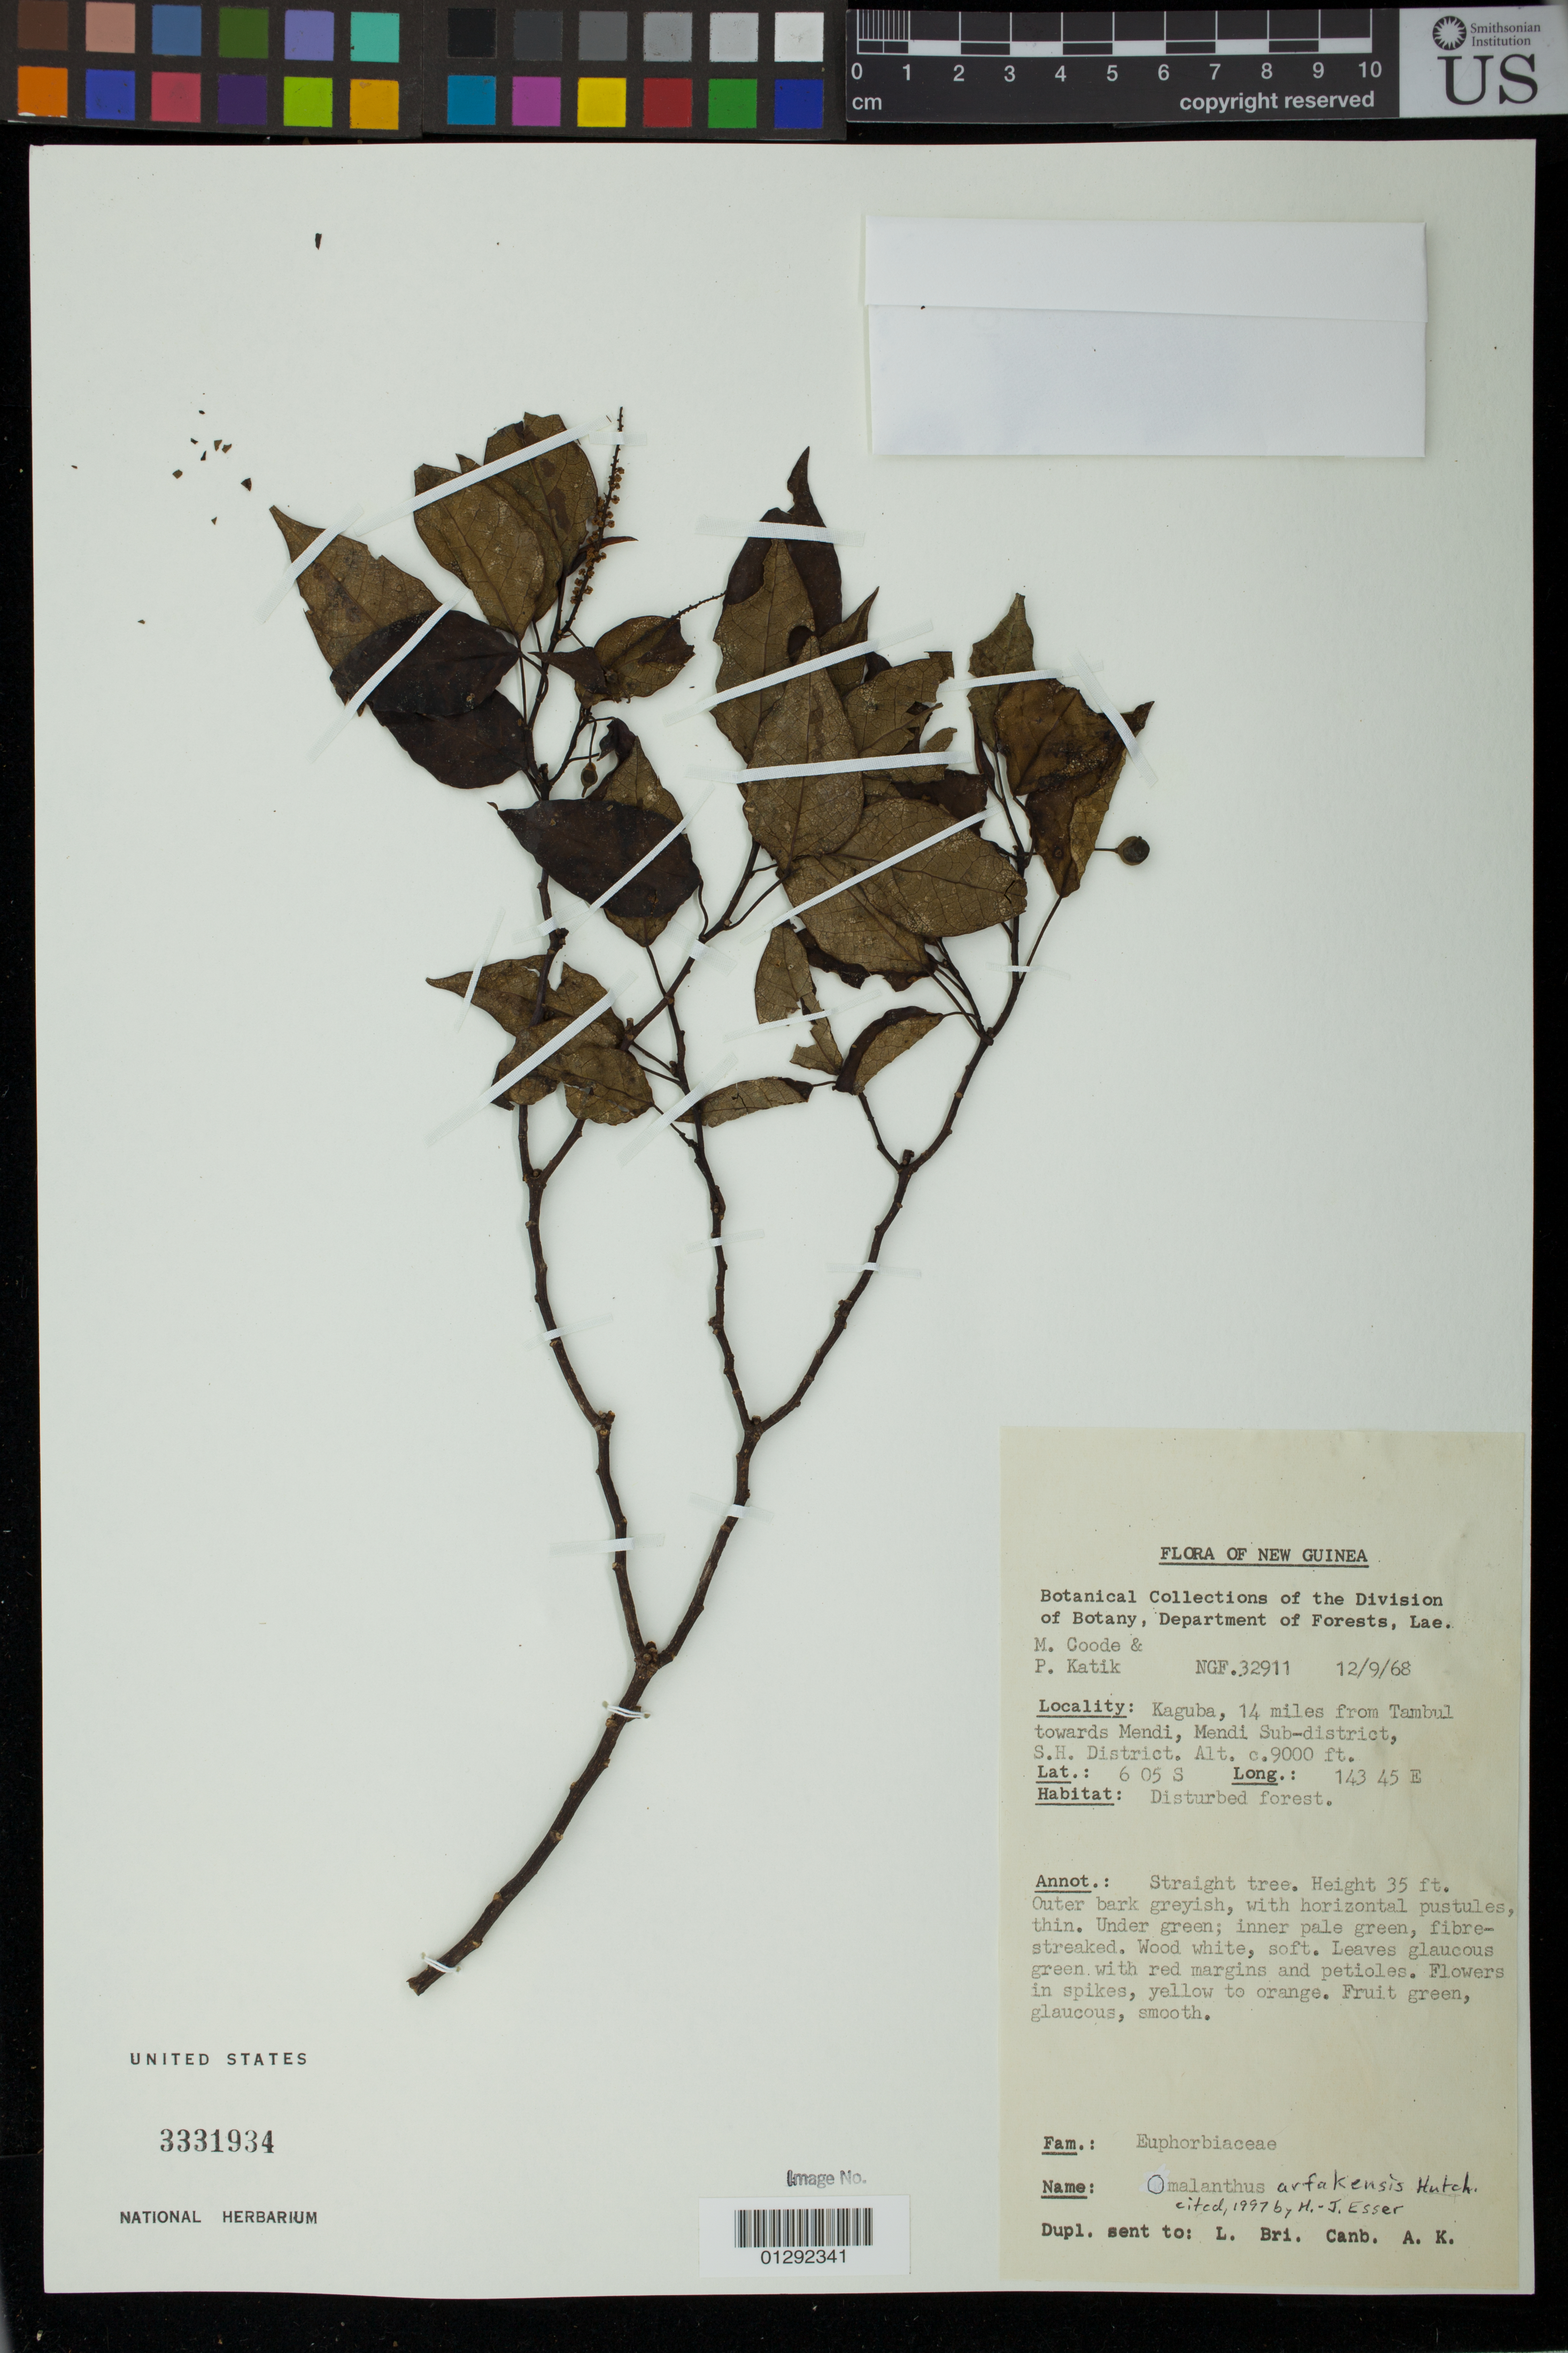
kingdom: Plantae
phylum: Tracheophyta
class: Magnoliopsida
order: Malpighiales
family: Euphorbiaceae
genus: Homalanthus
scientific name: Homalanthus arfakiensis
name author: Hutch.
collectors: M. Goode & P. Katik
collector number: NGF 32911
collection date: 1968-09-12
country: Papua New Guinea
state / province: Southern Highlands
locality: Kaguba, 14 miles from Tambul towards Mendi, Mendi Sub-district, S.H. District.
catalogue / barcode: US 3331934